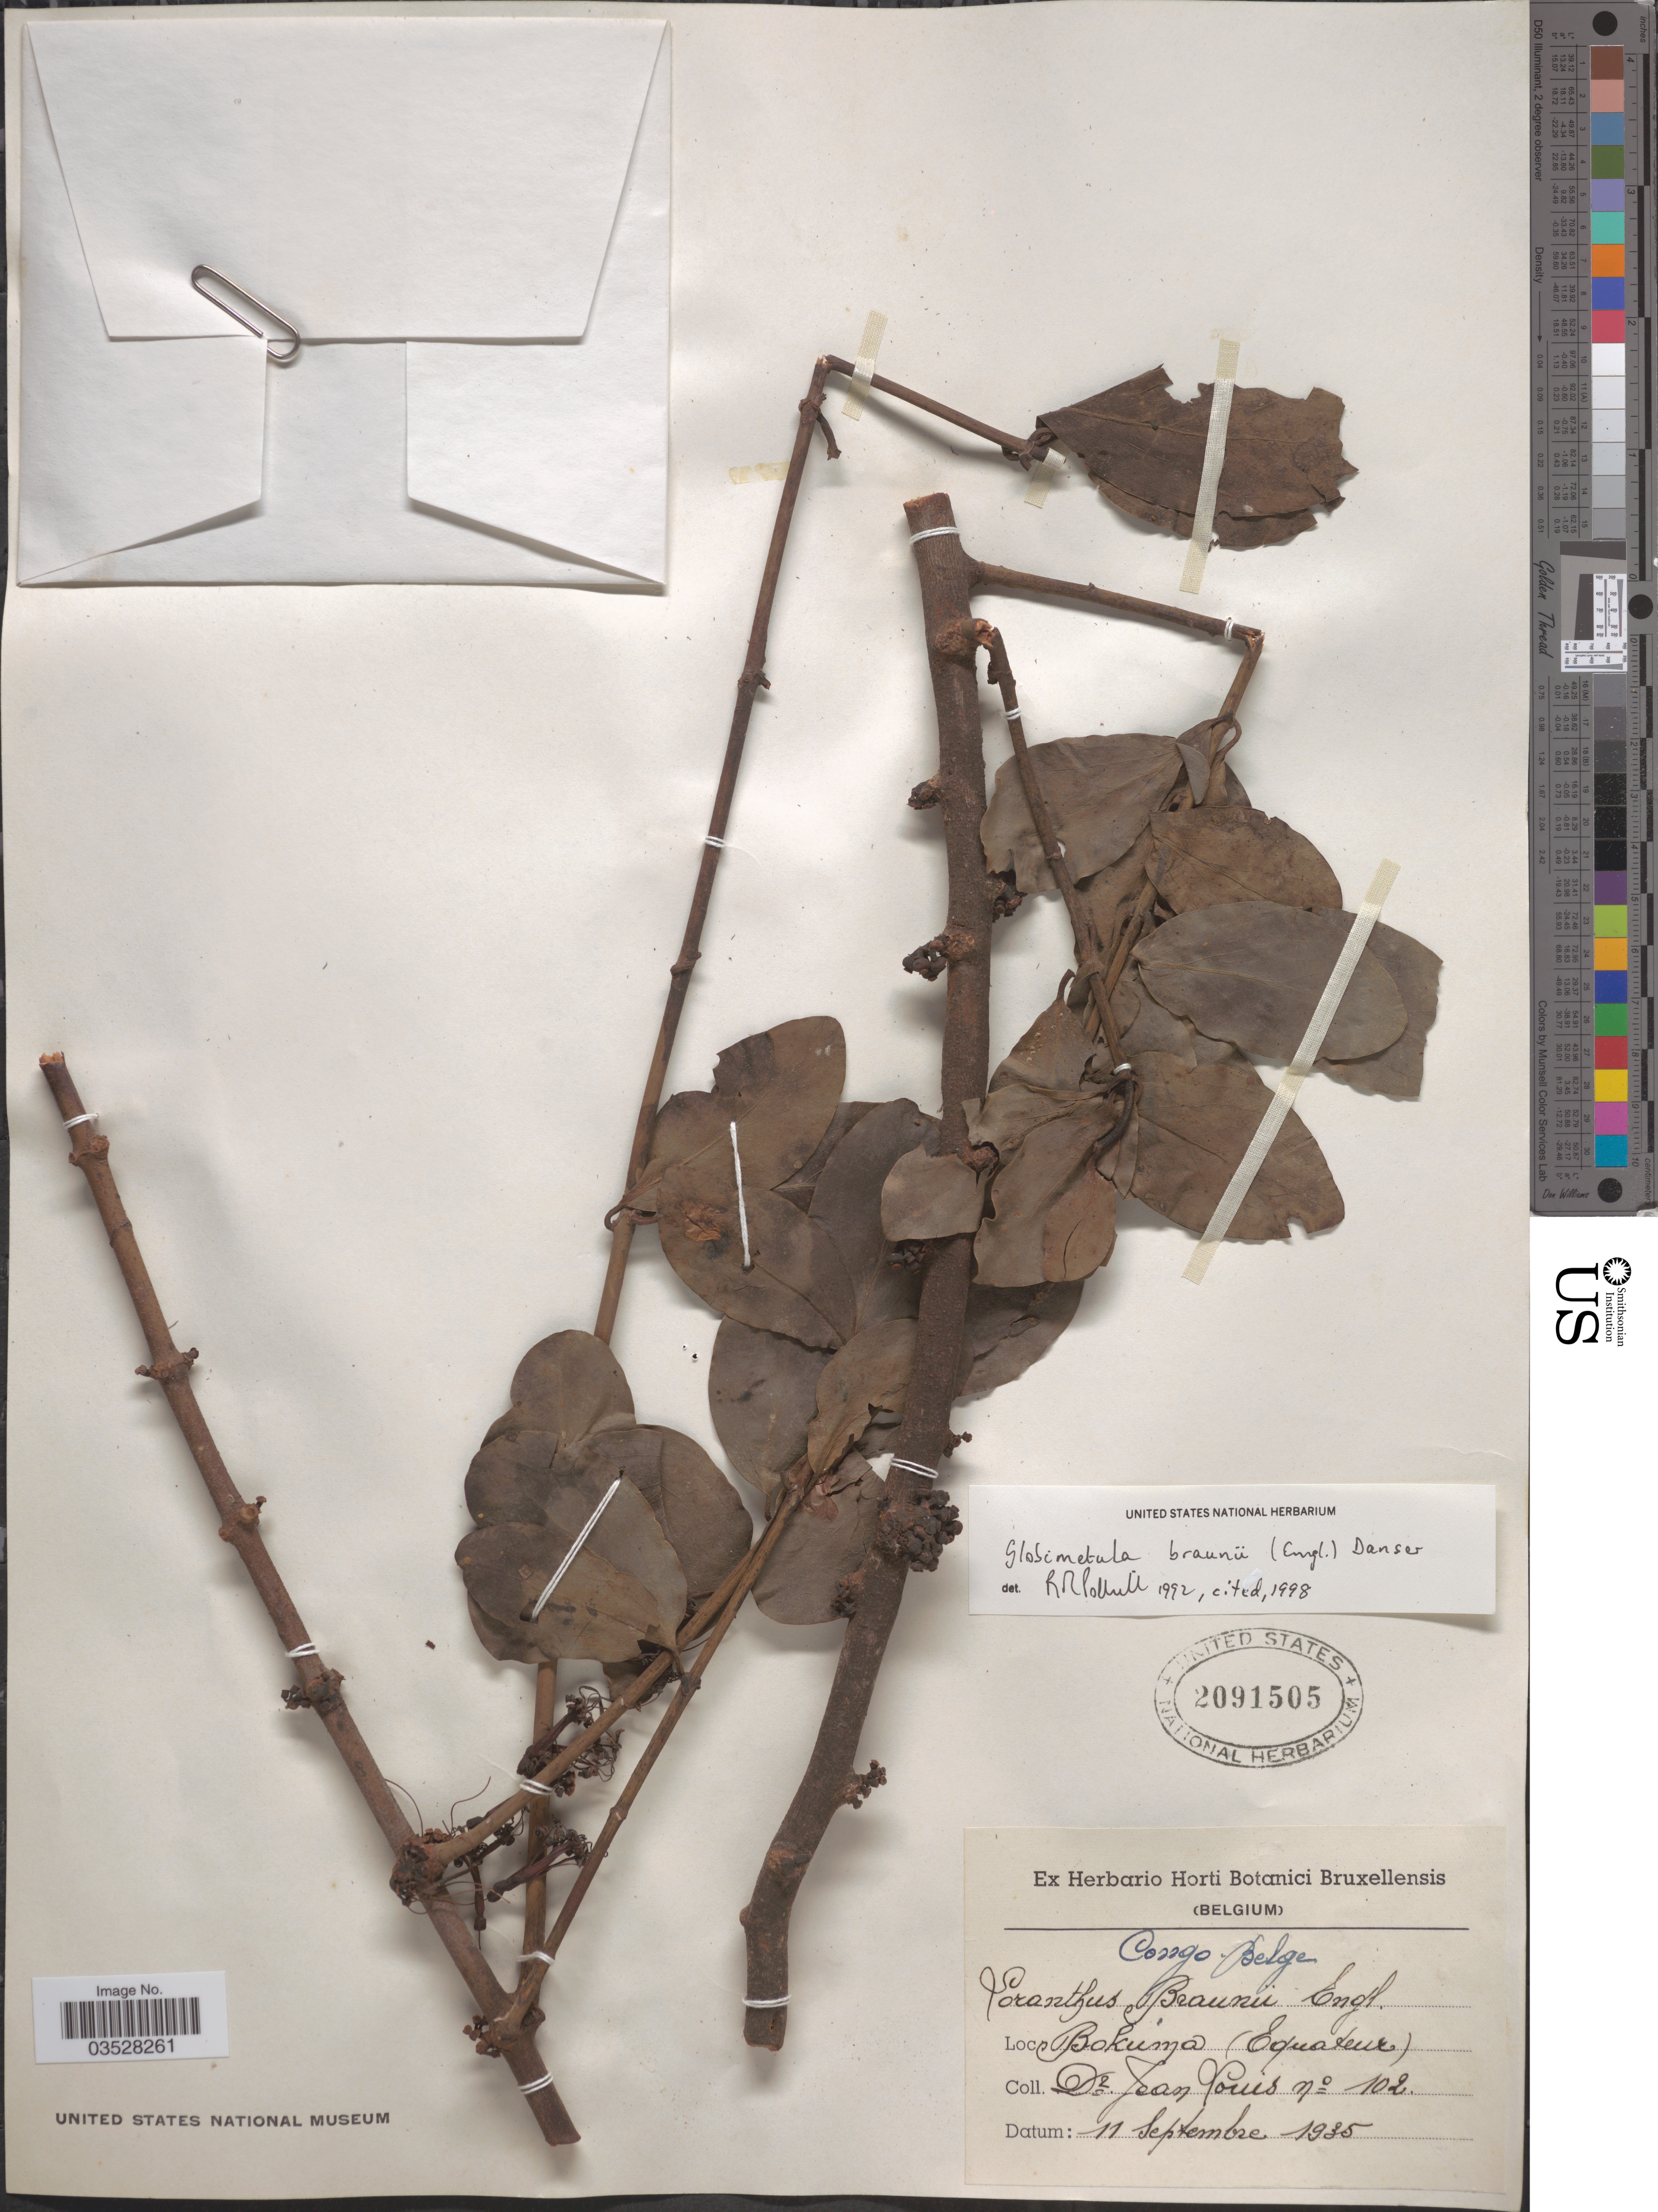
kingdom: Plantae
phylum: Tracheophyta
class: Magnoliopsida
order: Santalales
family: Loranthaceae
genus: Globimetula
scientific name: Globimetula braunii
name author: (Engl.) Tiegh.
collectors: J. Louis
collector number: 102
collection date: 1935-09-11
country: Congo, Democratic Republic of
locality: Congo-Belge. Bokuma (Equateur).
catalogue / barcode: US 2091505